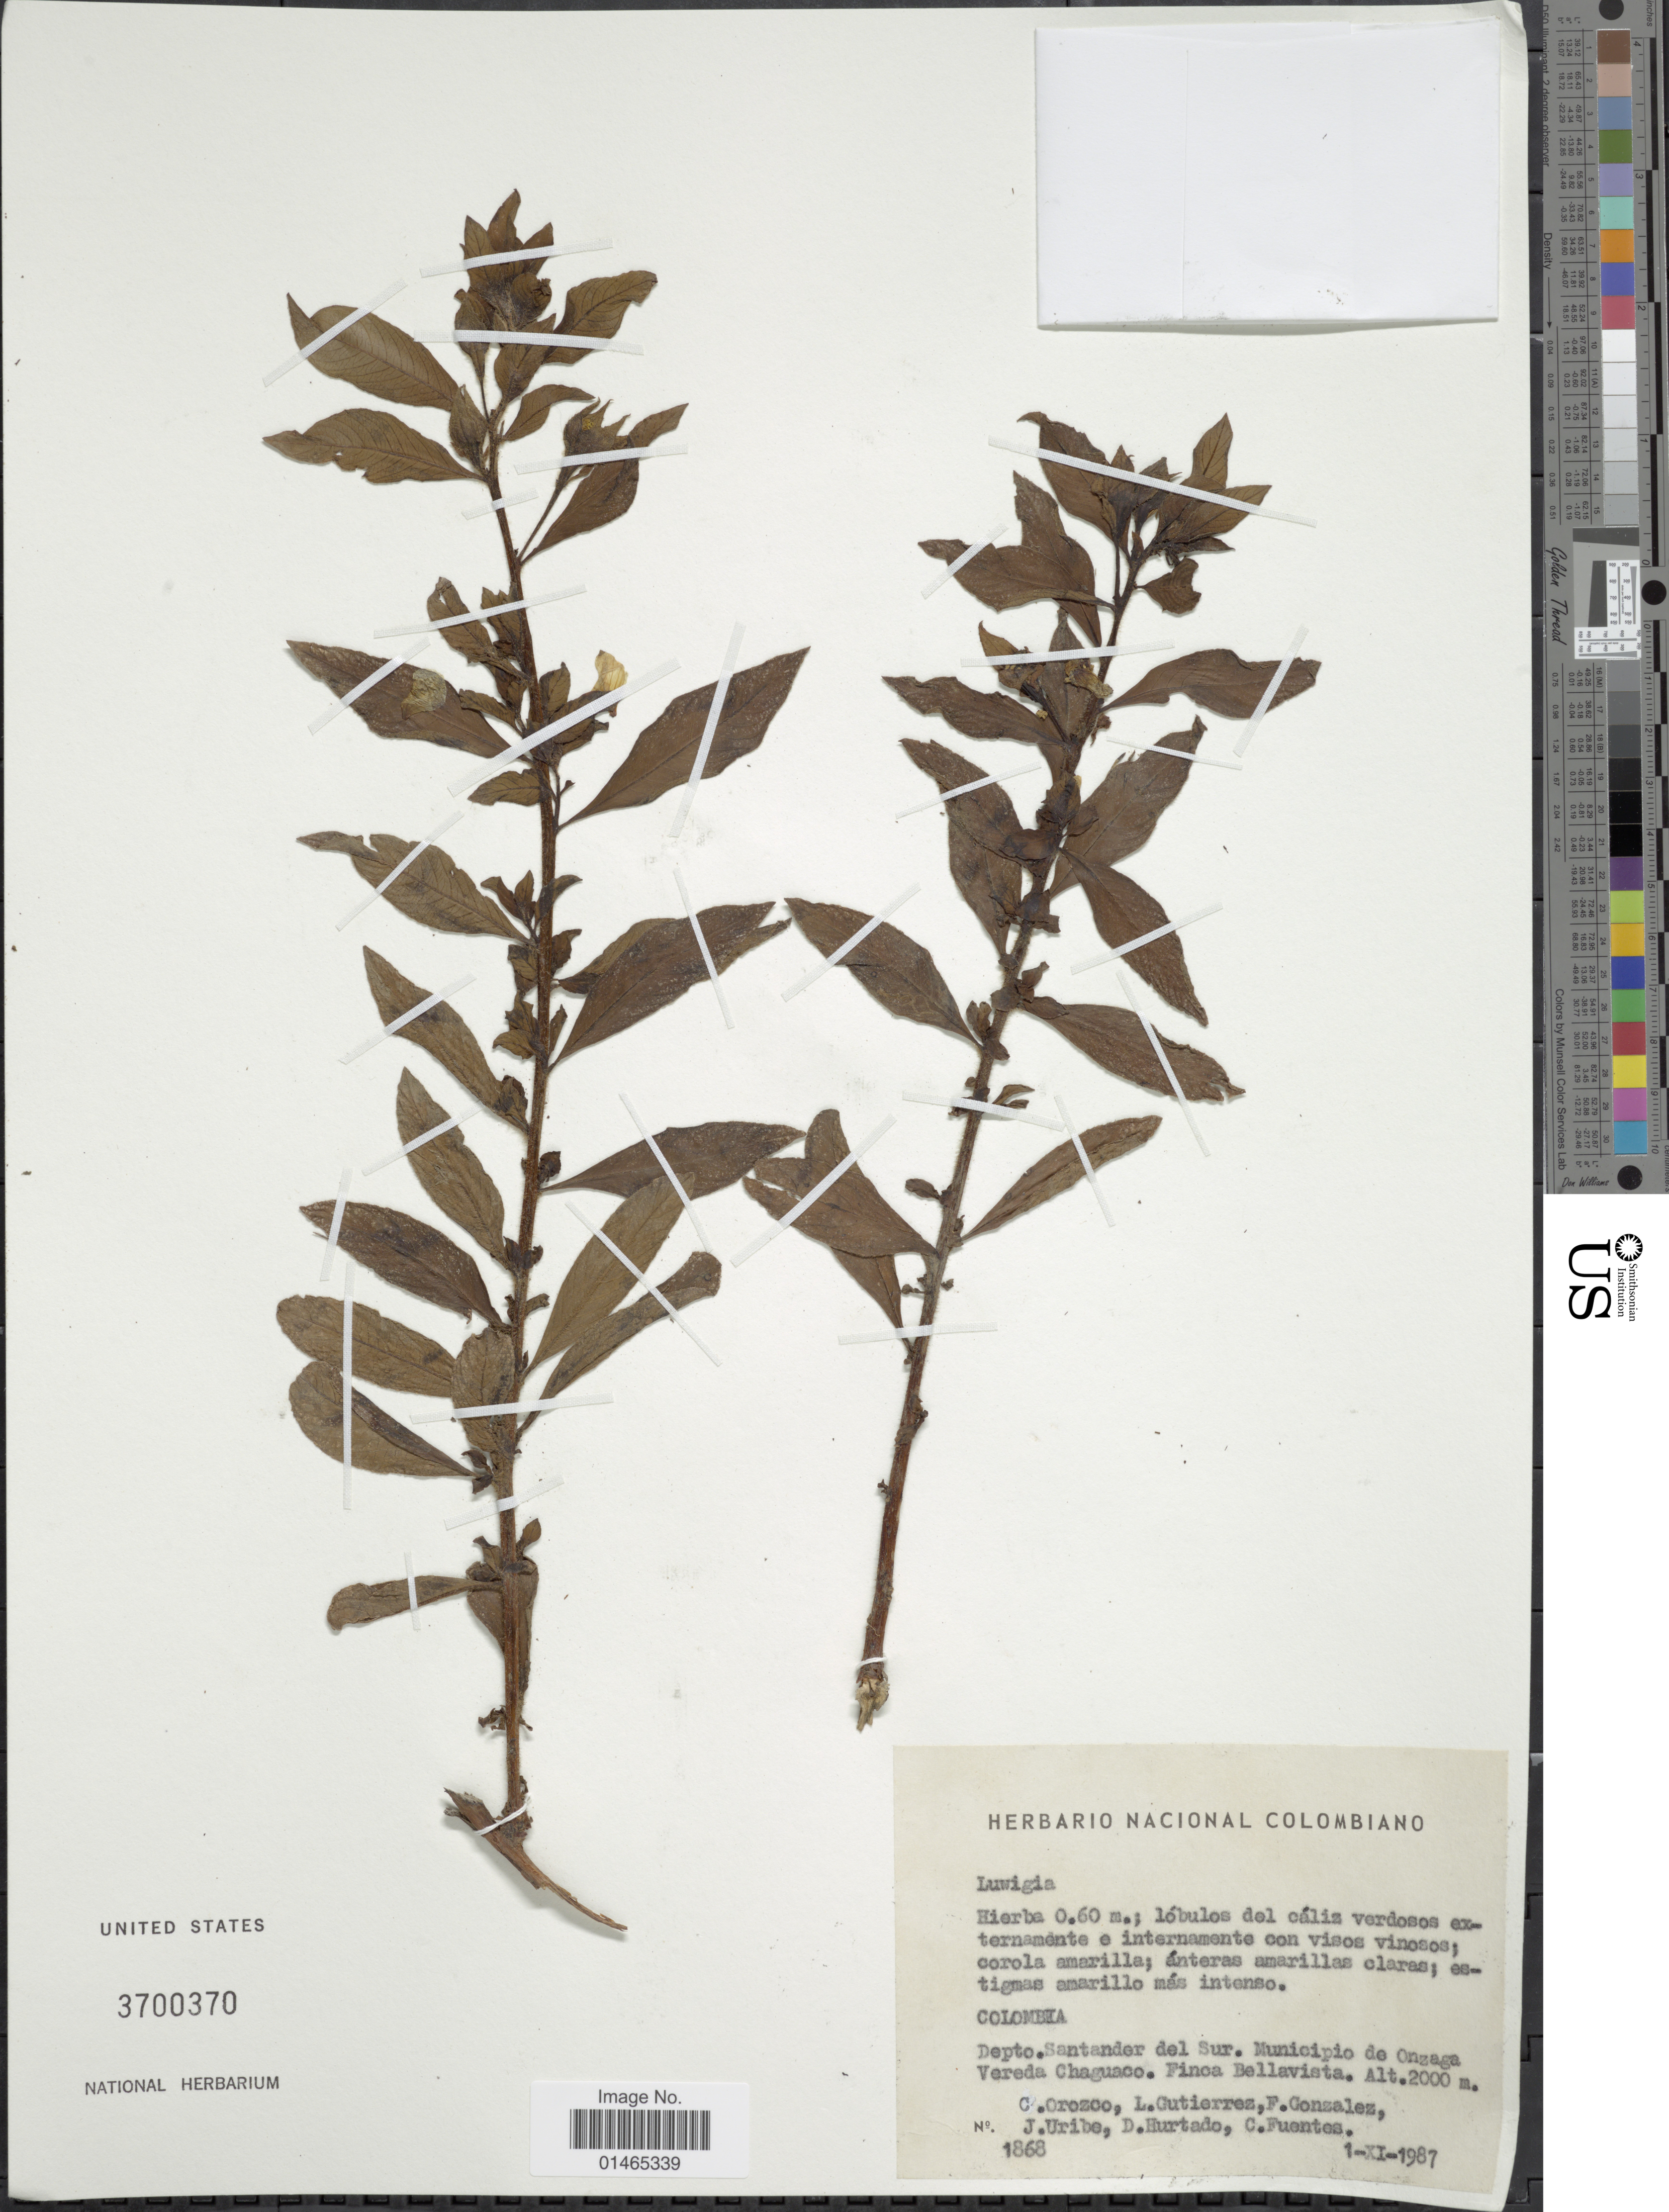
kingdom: Plantae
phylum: Tracheophyta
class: Magnoliopsida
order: Myrtales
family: Onagraceae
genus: Ludwigia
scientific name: Ludwigia sp.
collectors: C. I. Orozco, L. Gutiérrez, F. Gonzalez, J. Uribe & et al.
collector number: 1868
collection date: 1987-11-01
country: Colombia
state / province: Santander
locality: Depto. Santander del Sur. Municipio de Onzaga Vereda Chaguaco. Finca Bellavista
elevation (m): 2000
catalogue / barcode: US 3700370